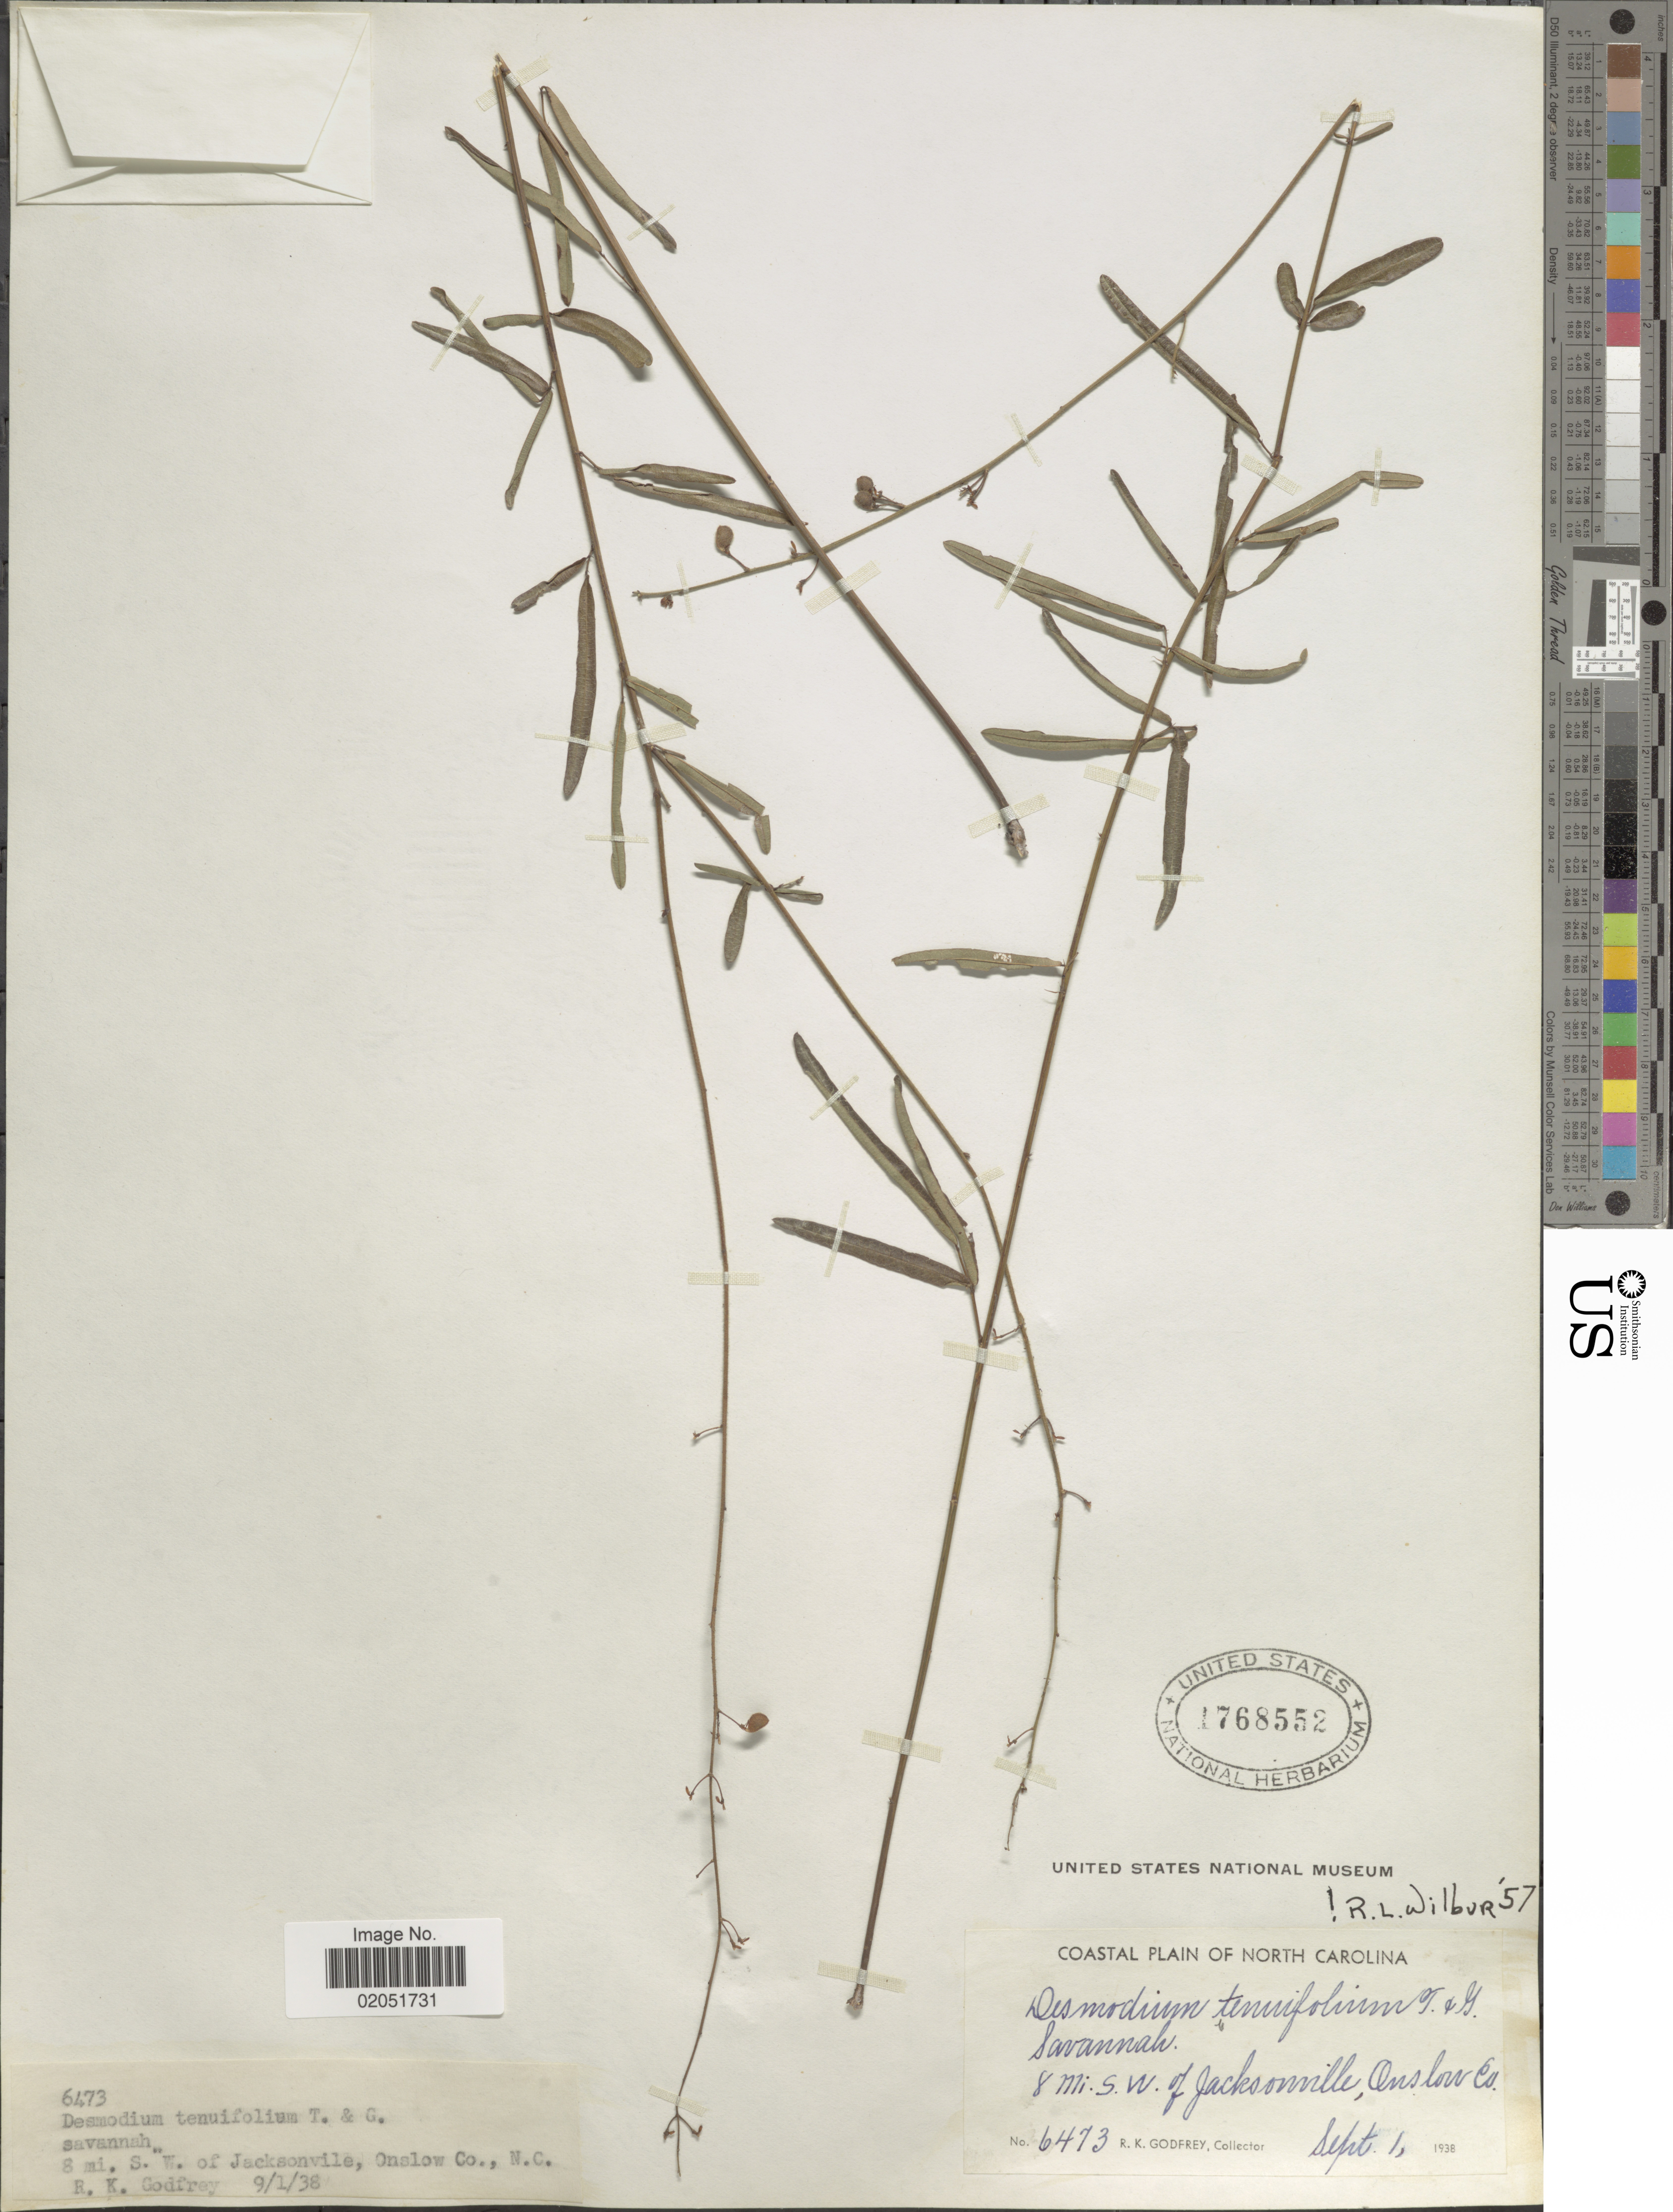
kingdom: Plantae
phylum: Tracheophyta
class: Magnoliopsida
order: Fabales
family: Fabaceae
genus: Desmodium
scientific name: Desmodium tenuifolium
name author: Torr. & A. Gray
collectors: R. K. Godfrey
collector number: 6473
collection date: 1938-09-01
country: United States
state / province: North Carolina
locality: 8 mi. S.W, of Jacksonville, Onslow Co.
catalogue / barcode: US 1768552